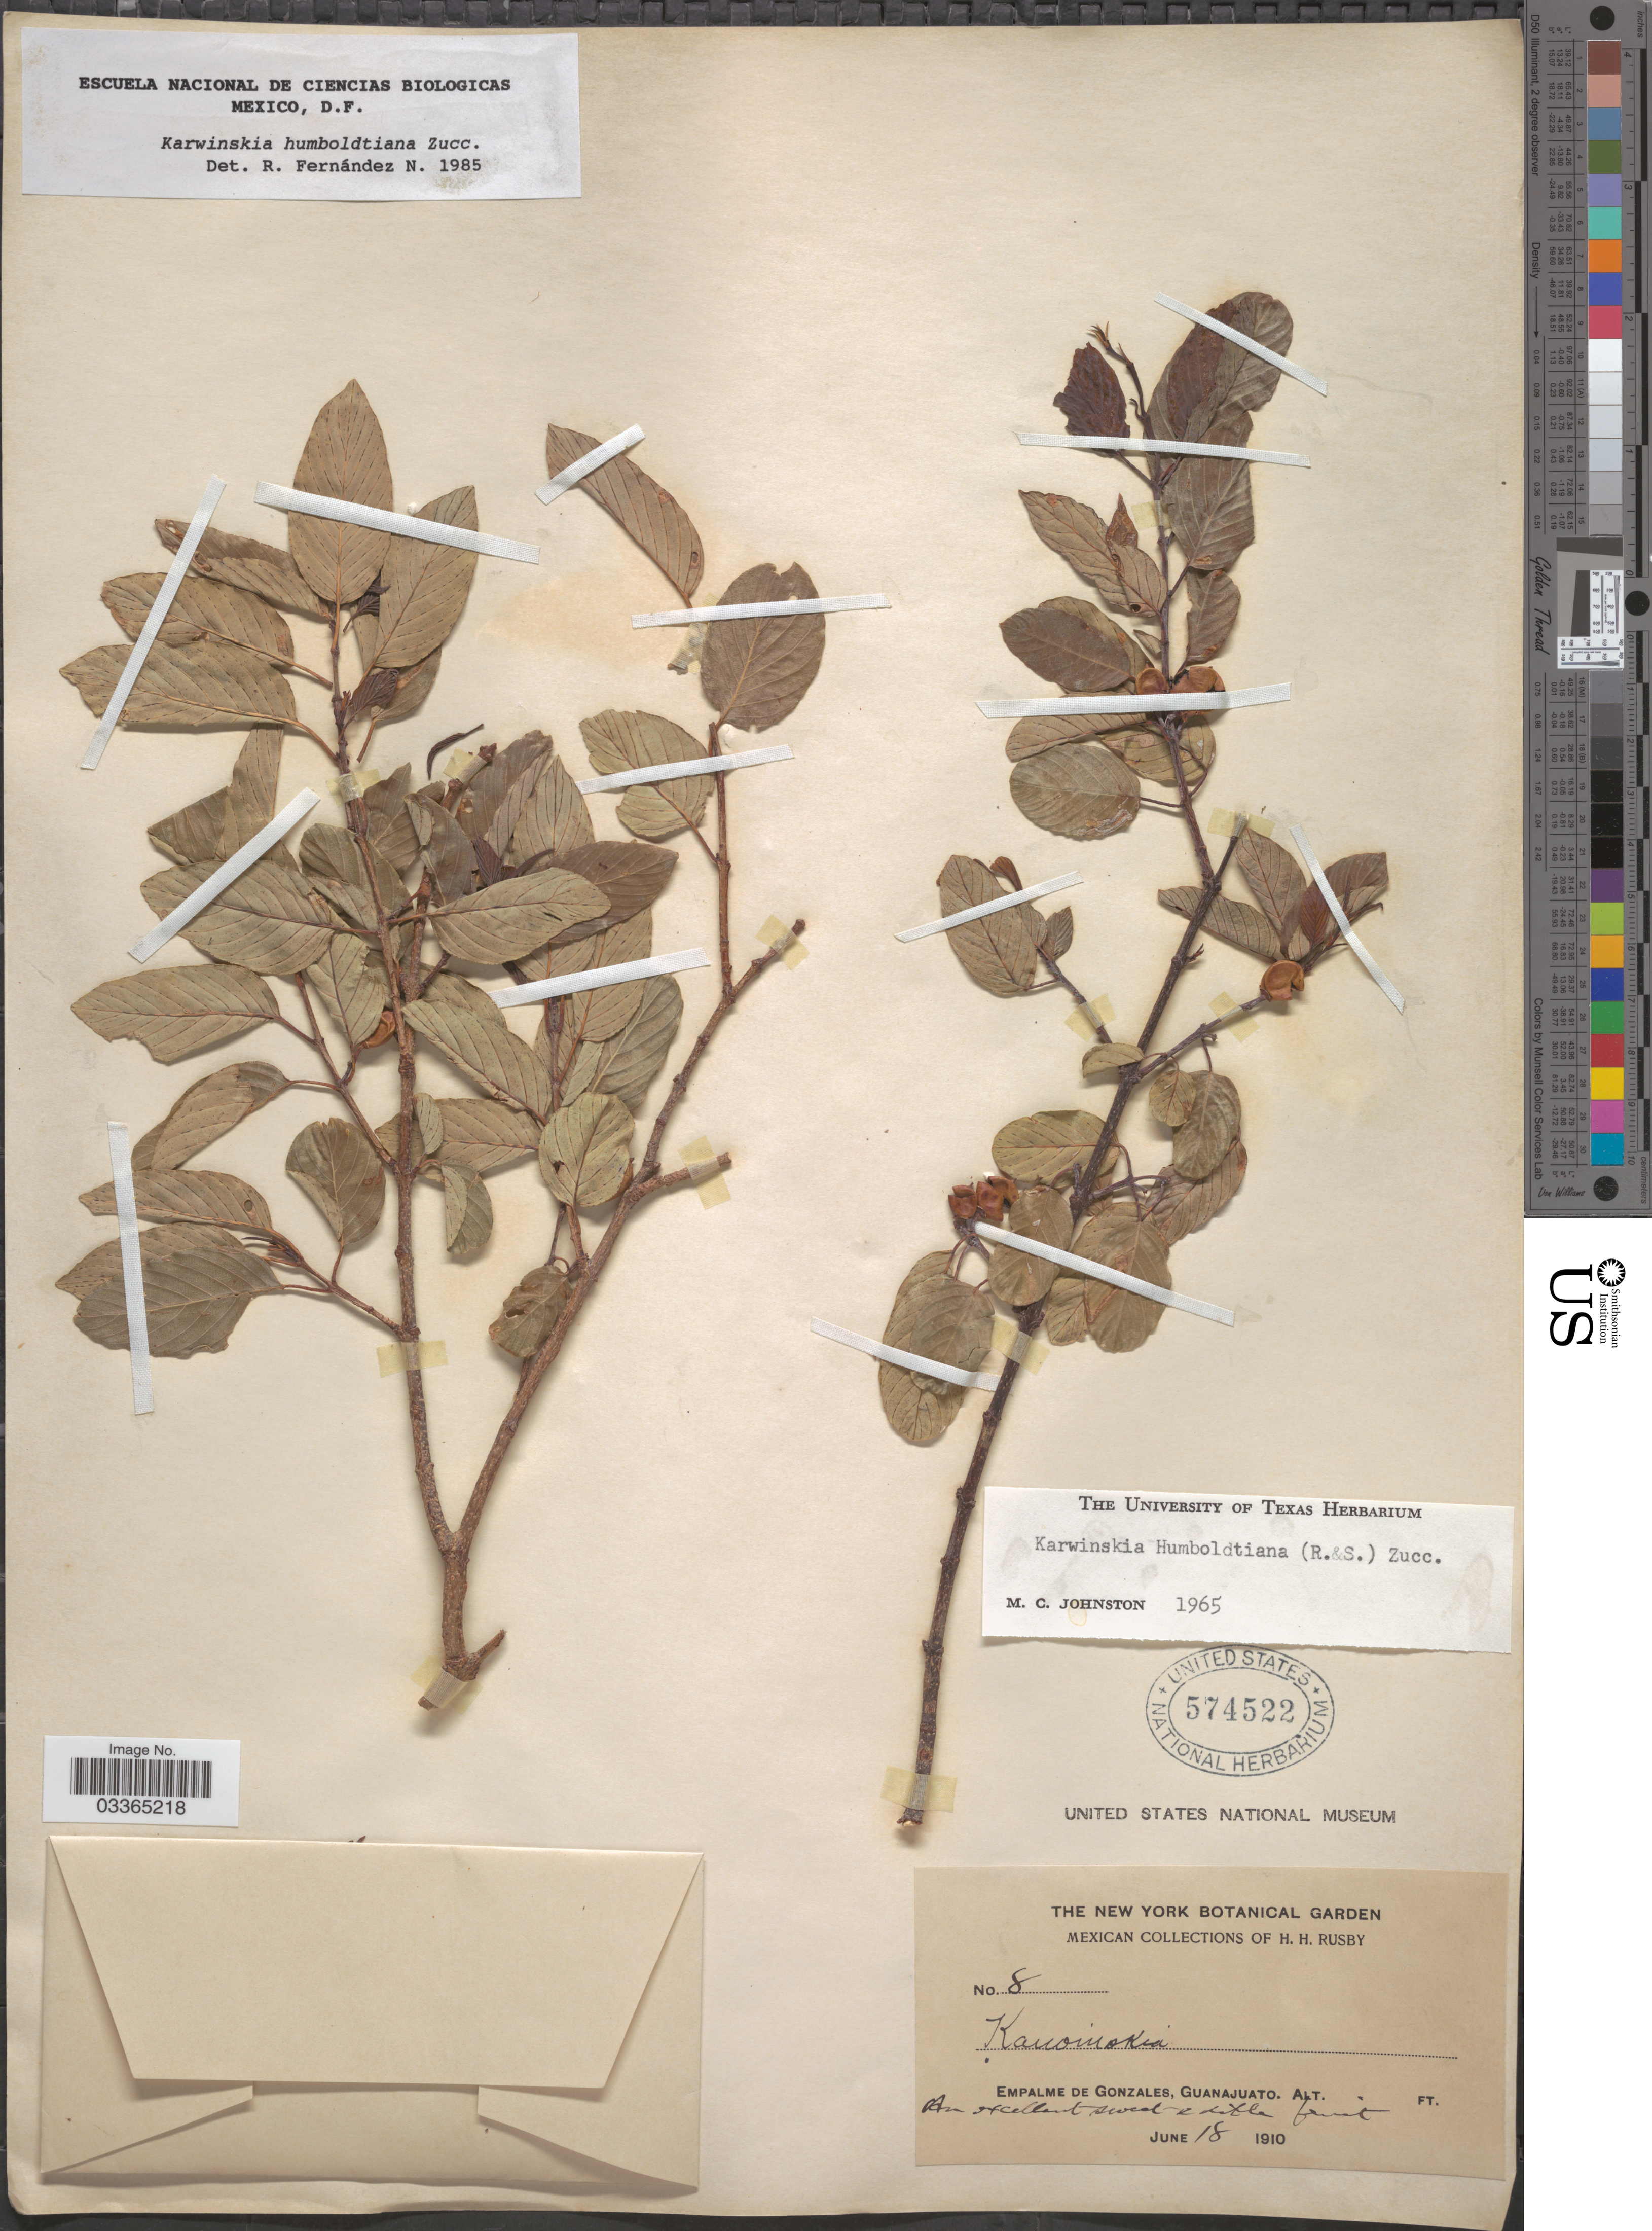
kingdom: Plantae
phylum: Tracheophyta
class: Magnoliopsida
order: Rosales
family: Rhamnaceae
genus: Karwinskia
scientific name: Karwinskia humboldtiana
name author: (Schult.) Zucc.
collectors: H. H. Rusby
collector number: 8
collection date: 1910-06-18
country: Mexico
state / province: Guanajuato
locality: Empalme de Gonzales.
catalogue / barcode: US 574522